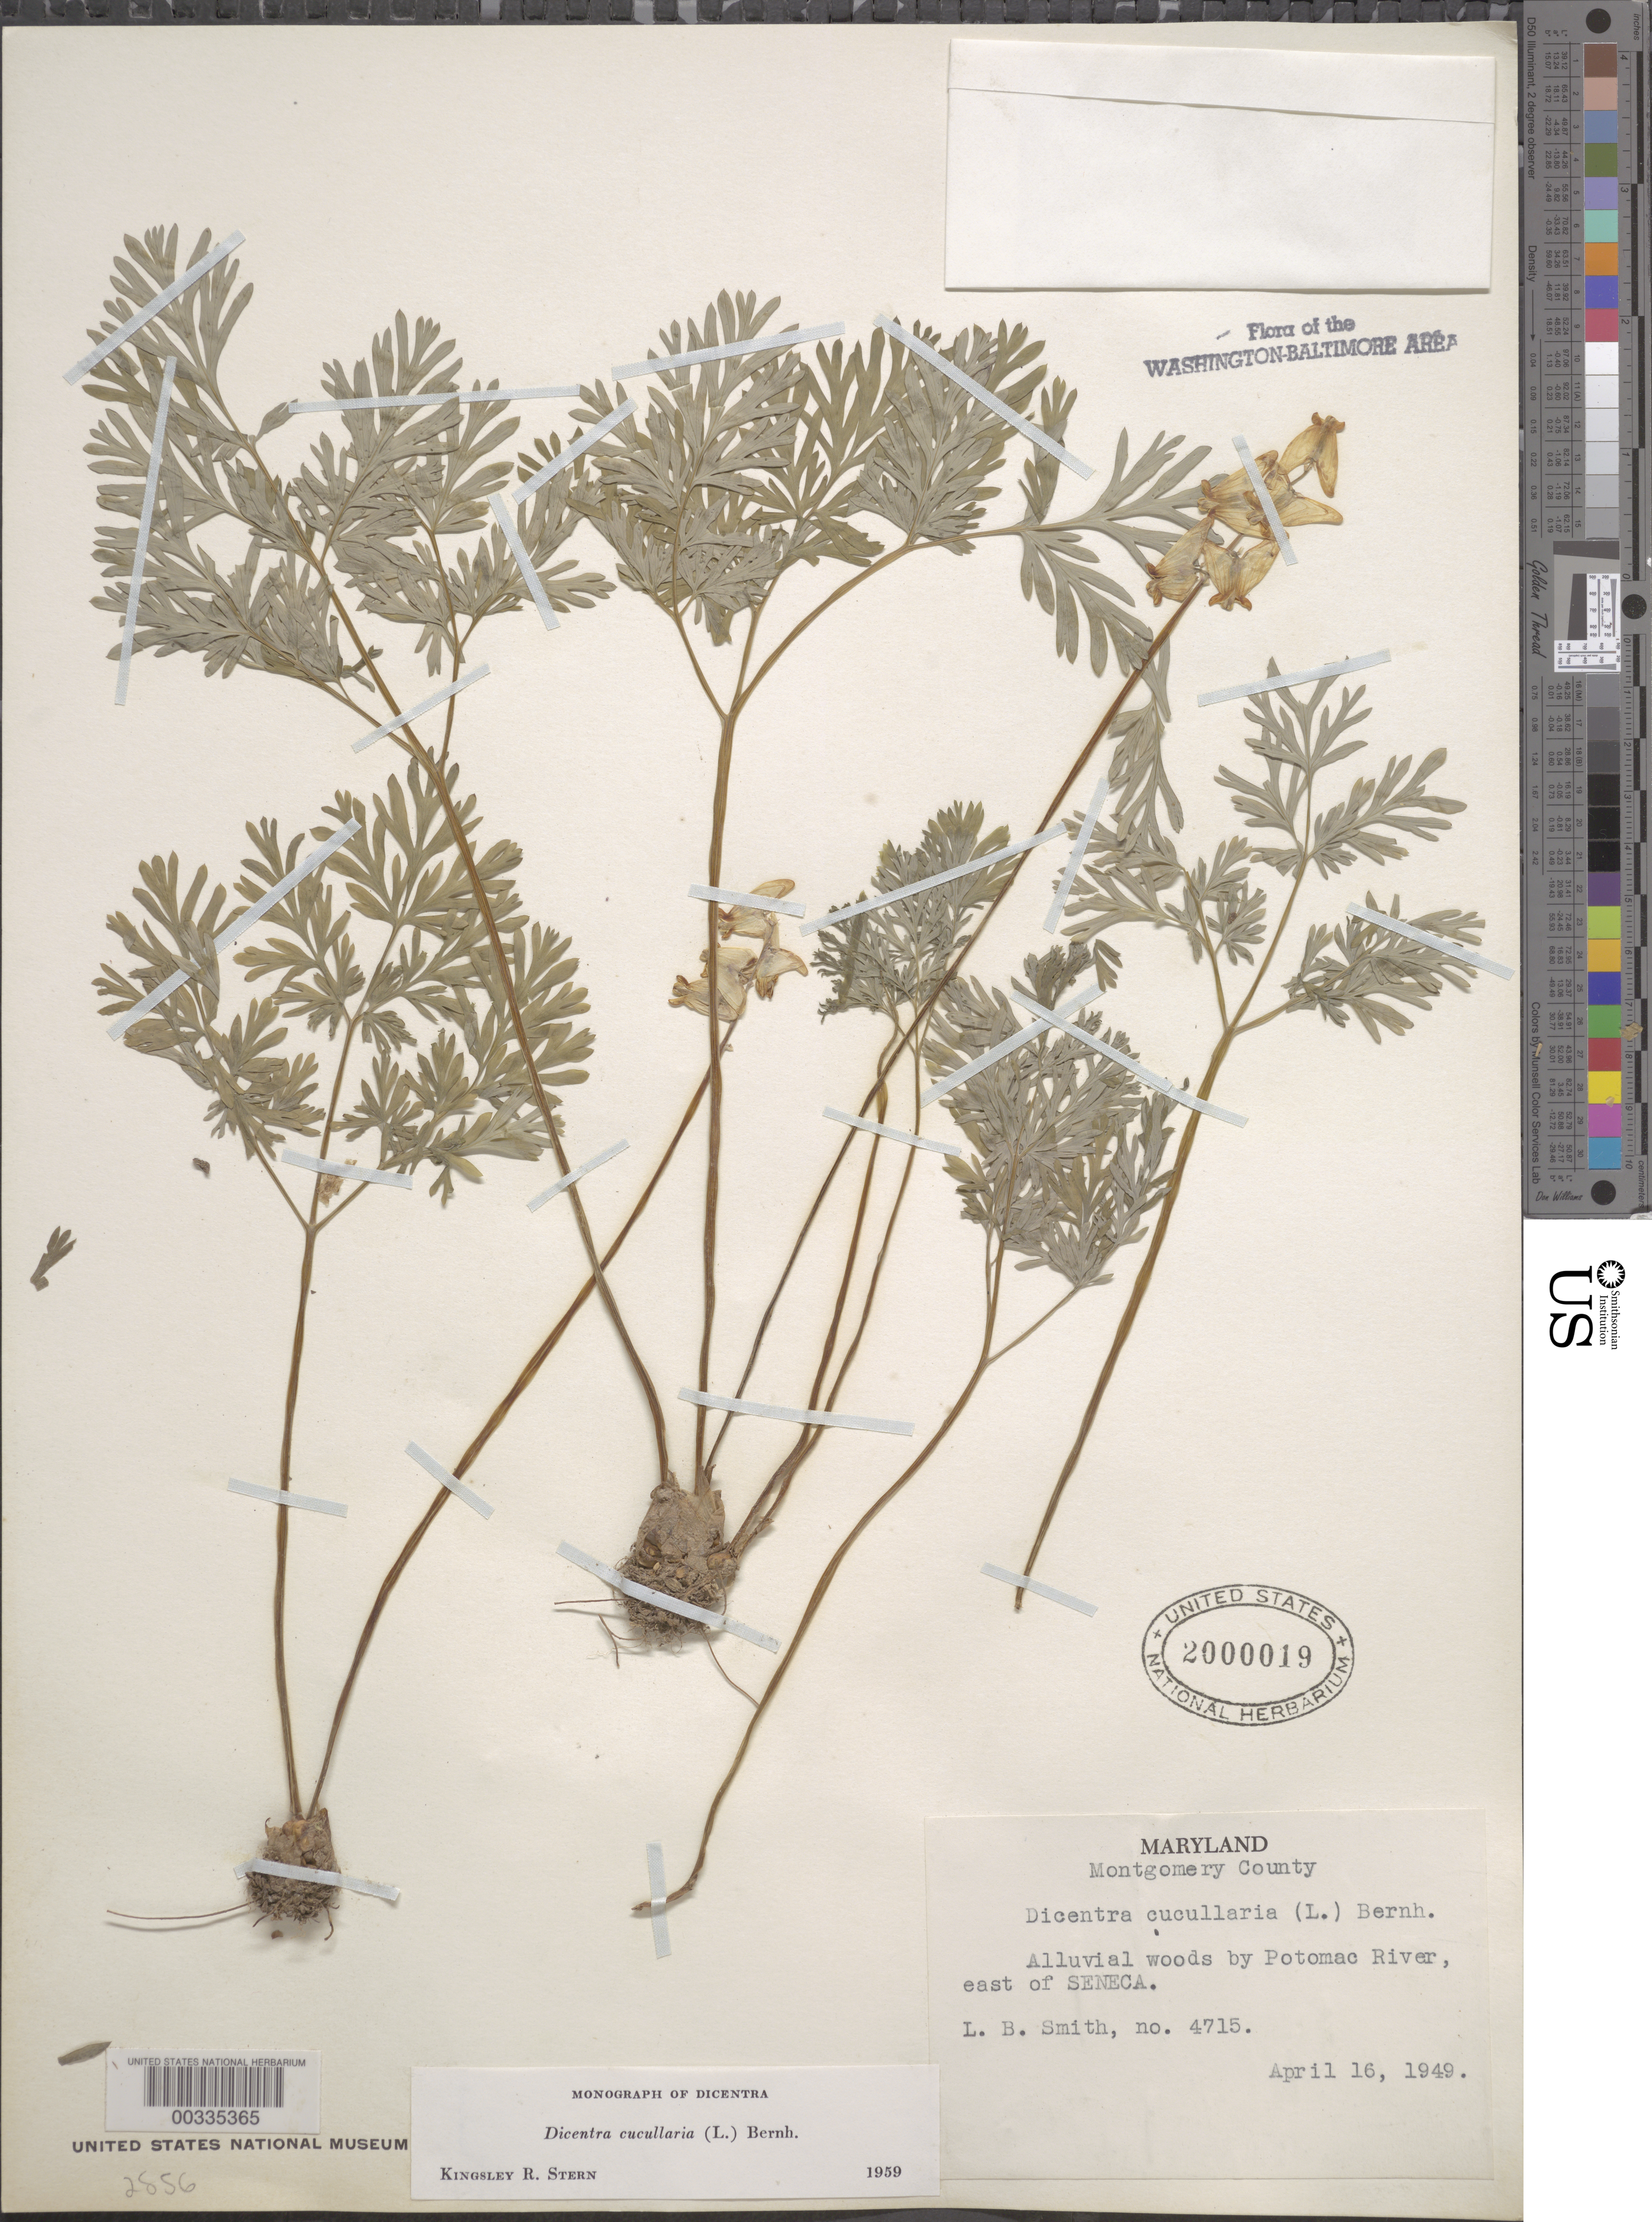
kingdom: Plantae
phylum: Tracheophyta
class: Magnoliopsida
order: Ranunculales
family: Papaveraceae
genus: Dicentra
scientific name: Dicentra cucullaria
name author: (L.) Bernh.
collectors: L. Smith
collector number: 4715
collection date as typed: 16 Apr 1949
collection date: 1949-04-16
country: United States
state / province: Maryland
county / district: Montgomery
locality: E of Seneca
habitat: Alluvial woods on potomac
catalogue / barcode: US 2000019